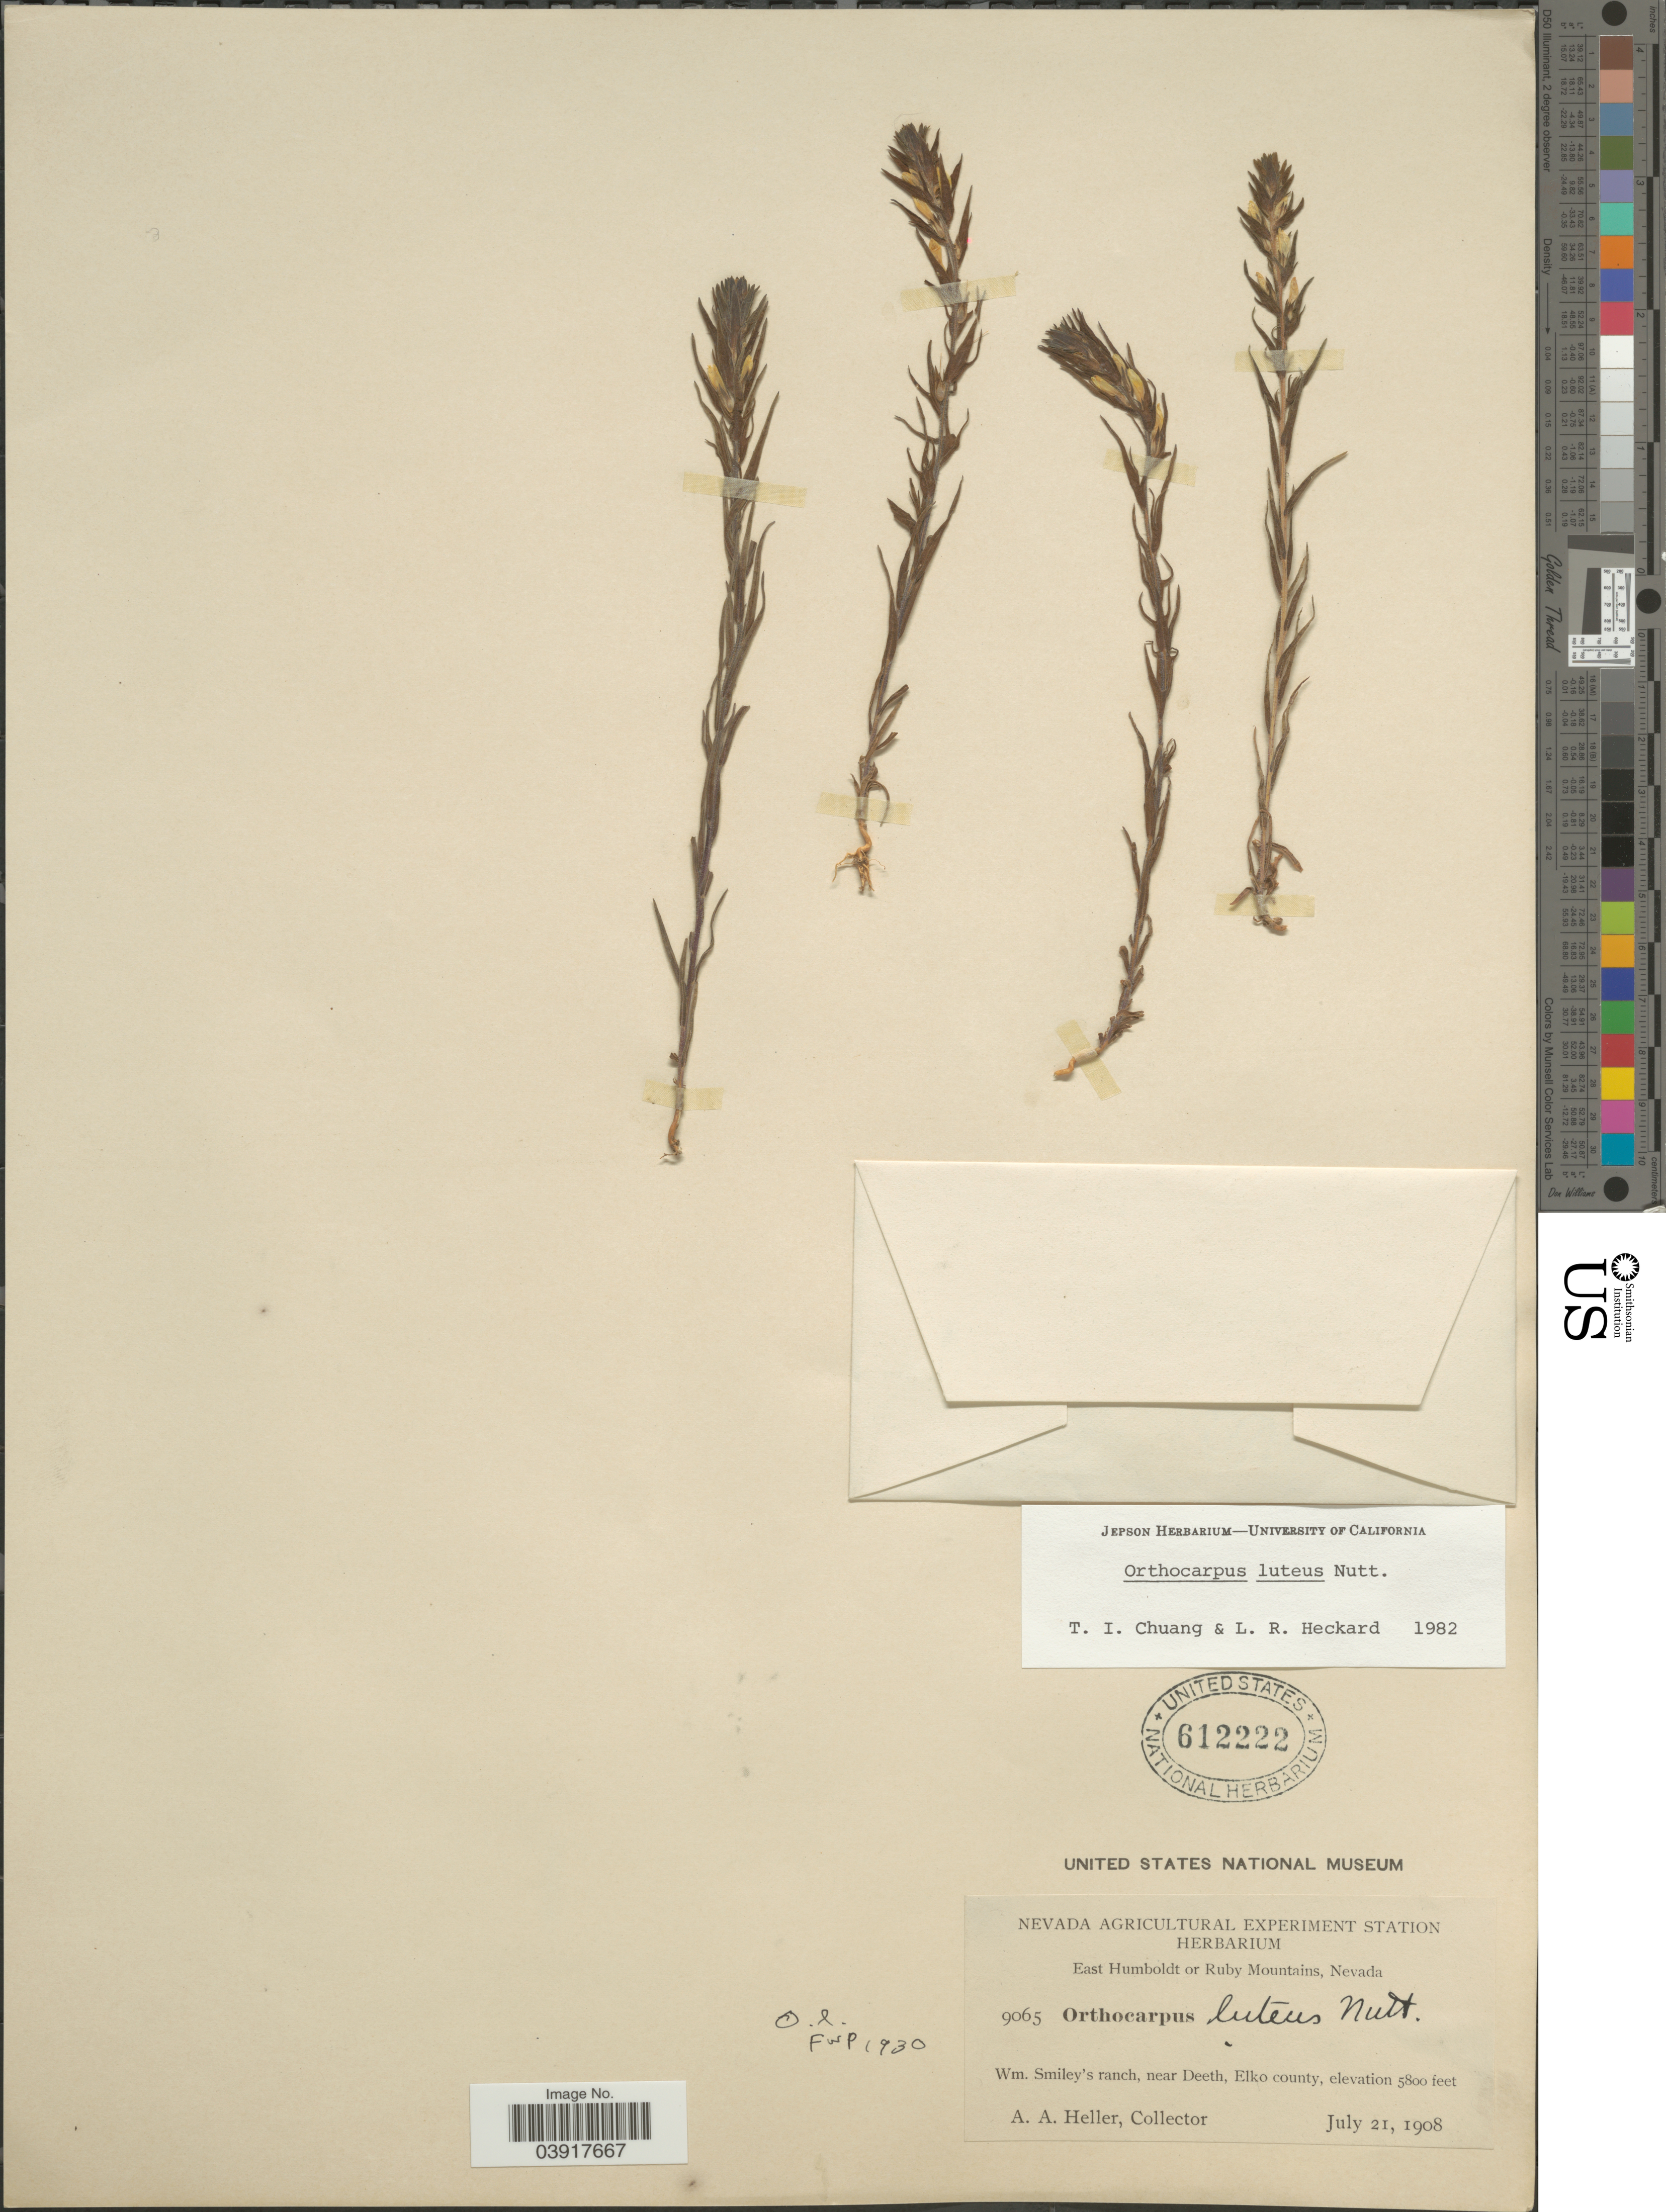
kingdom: Plantae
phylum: Tracheophyta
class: Magnoliopsida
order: Lamiales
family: Orobanchaceae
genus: Orthocarpus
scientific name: Orthocarpus luteus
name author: Nutt.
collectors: A. A. Heller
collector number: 9065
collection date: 1908-07-21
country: United States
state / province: Nevada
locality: East Humboldt or Ruby Mountains. Wm. Smiley's ranch, near Deeth, Elko county.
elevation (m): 1768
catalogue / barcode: US 612222